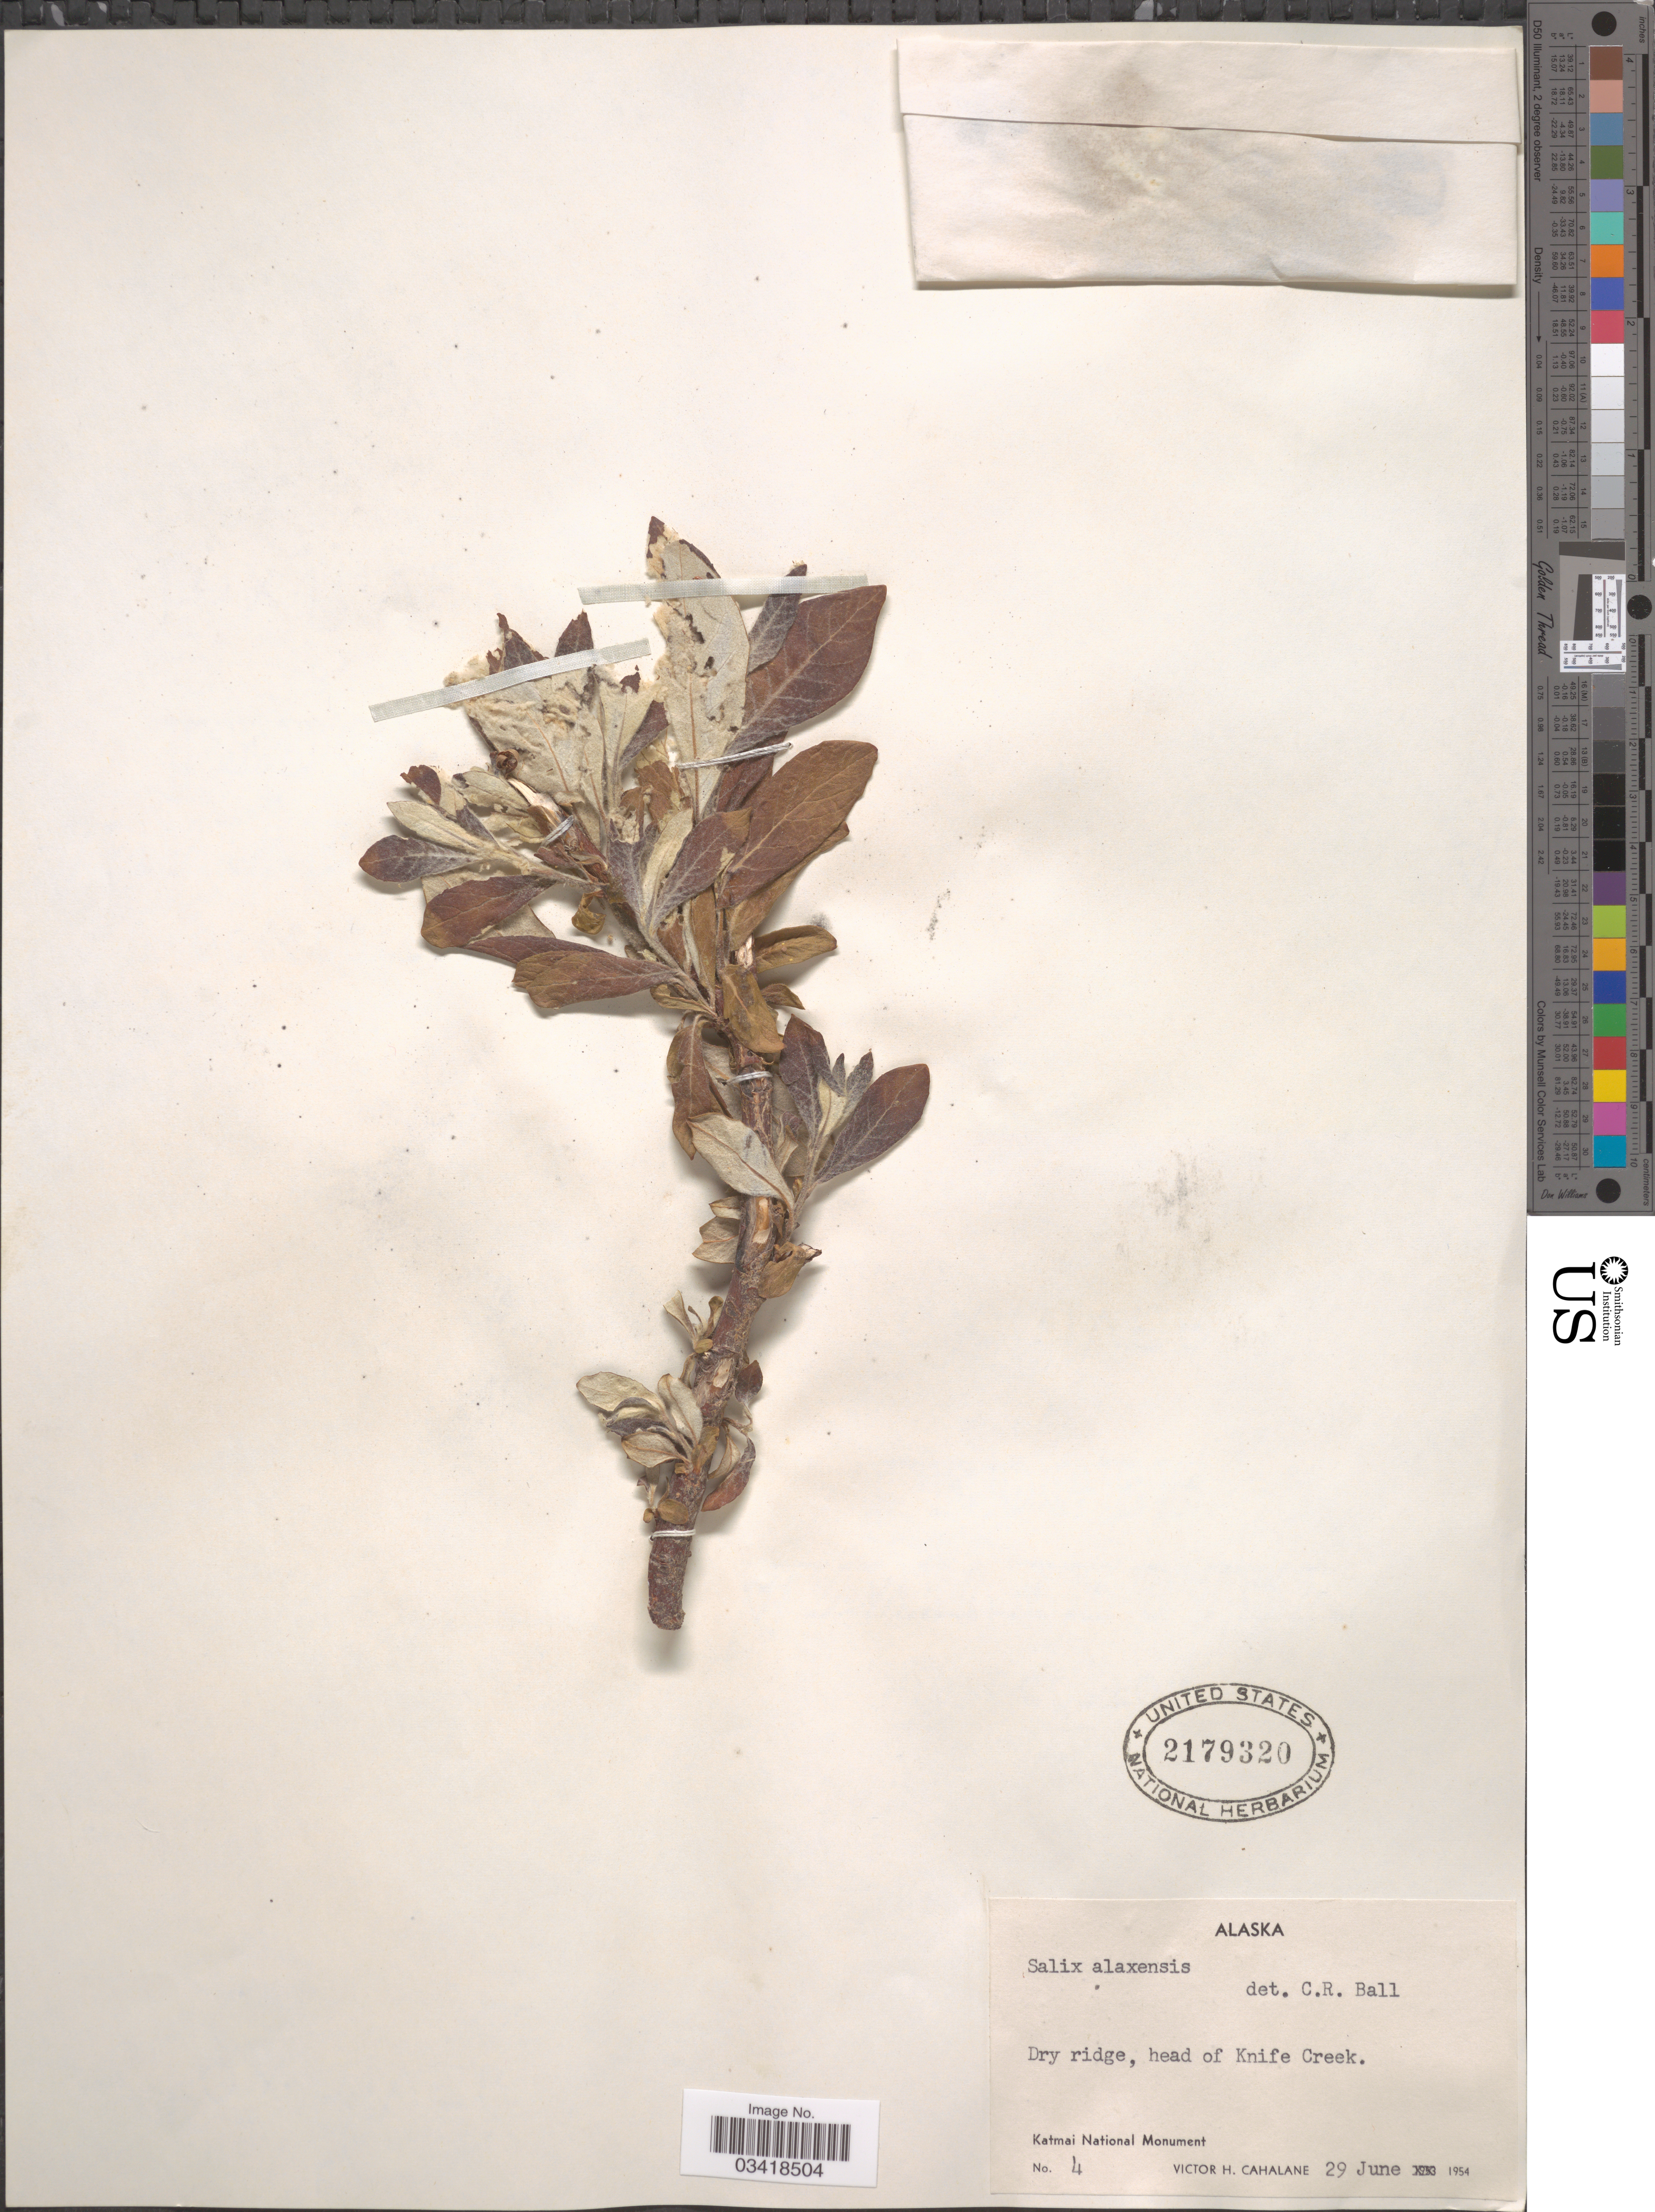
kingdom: Plantae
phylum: Tracheophyta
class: Magnoliopsida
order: Malpighiales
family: Salicaceae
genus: Salix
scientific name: Salix alaxensis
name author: (Andersson) Coville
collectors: V. Cahalane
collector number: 4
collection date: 1954-06-29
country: United States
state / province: Alaska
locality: Dry ridge, head of Knife Creek. Katmai National Monument.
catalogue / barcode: US 2179320